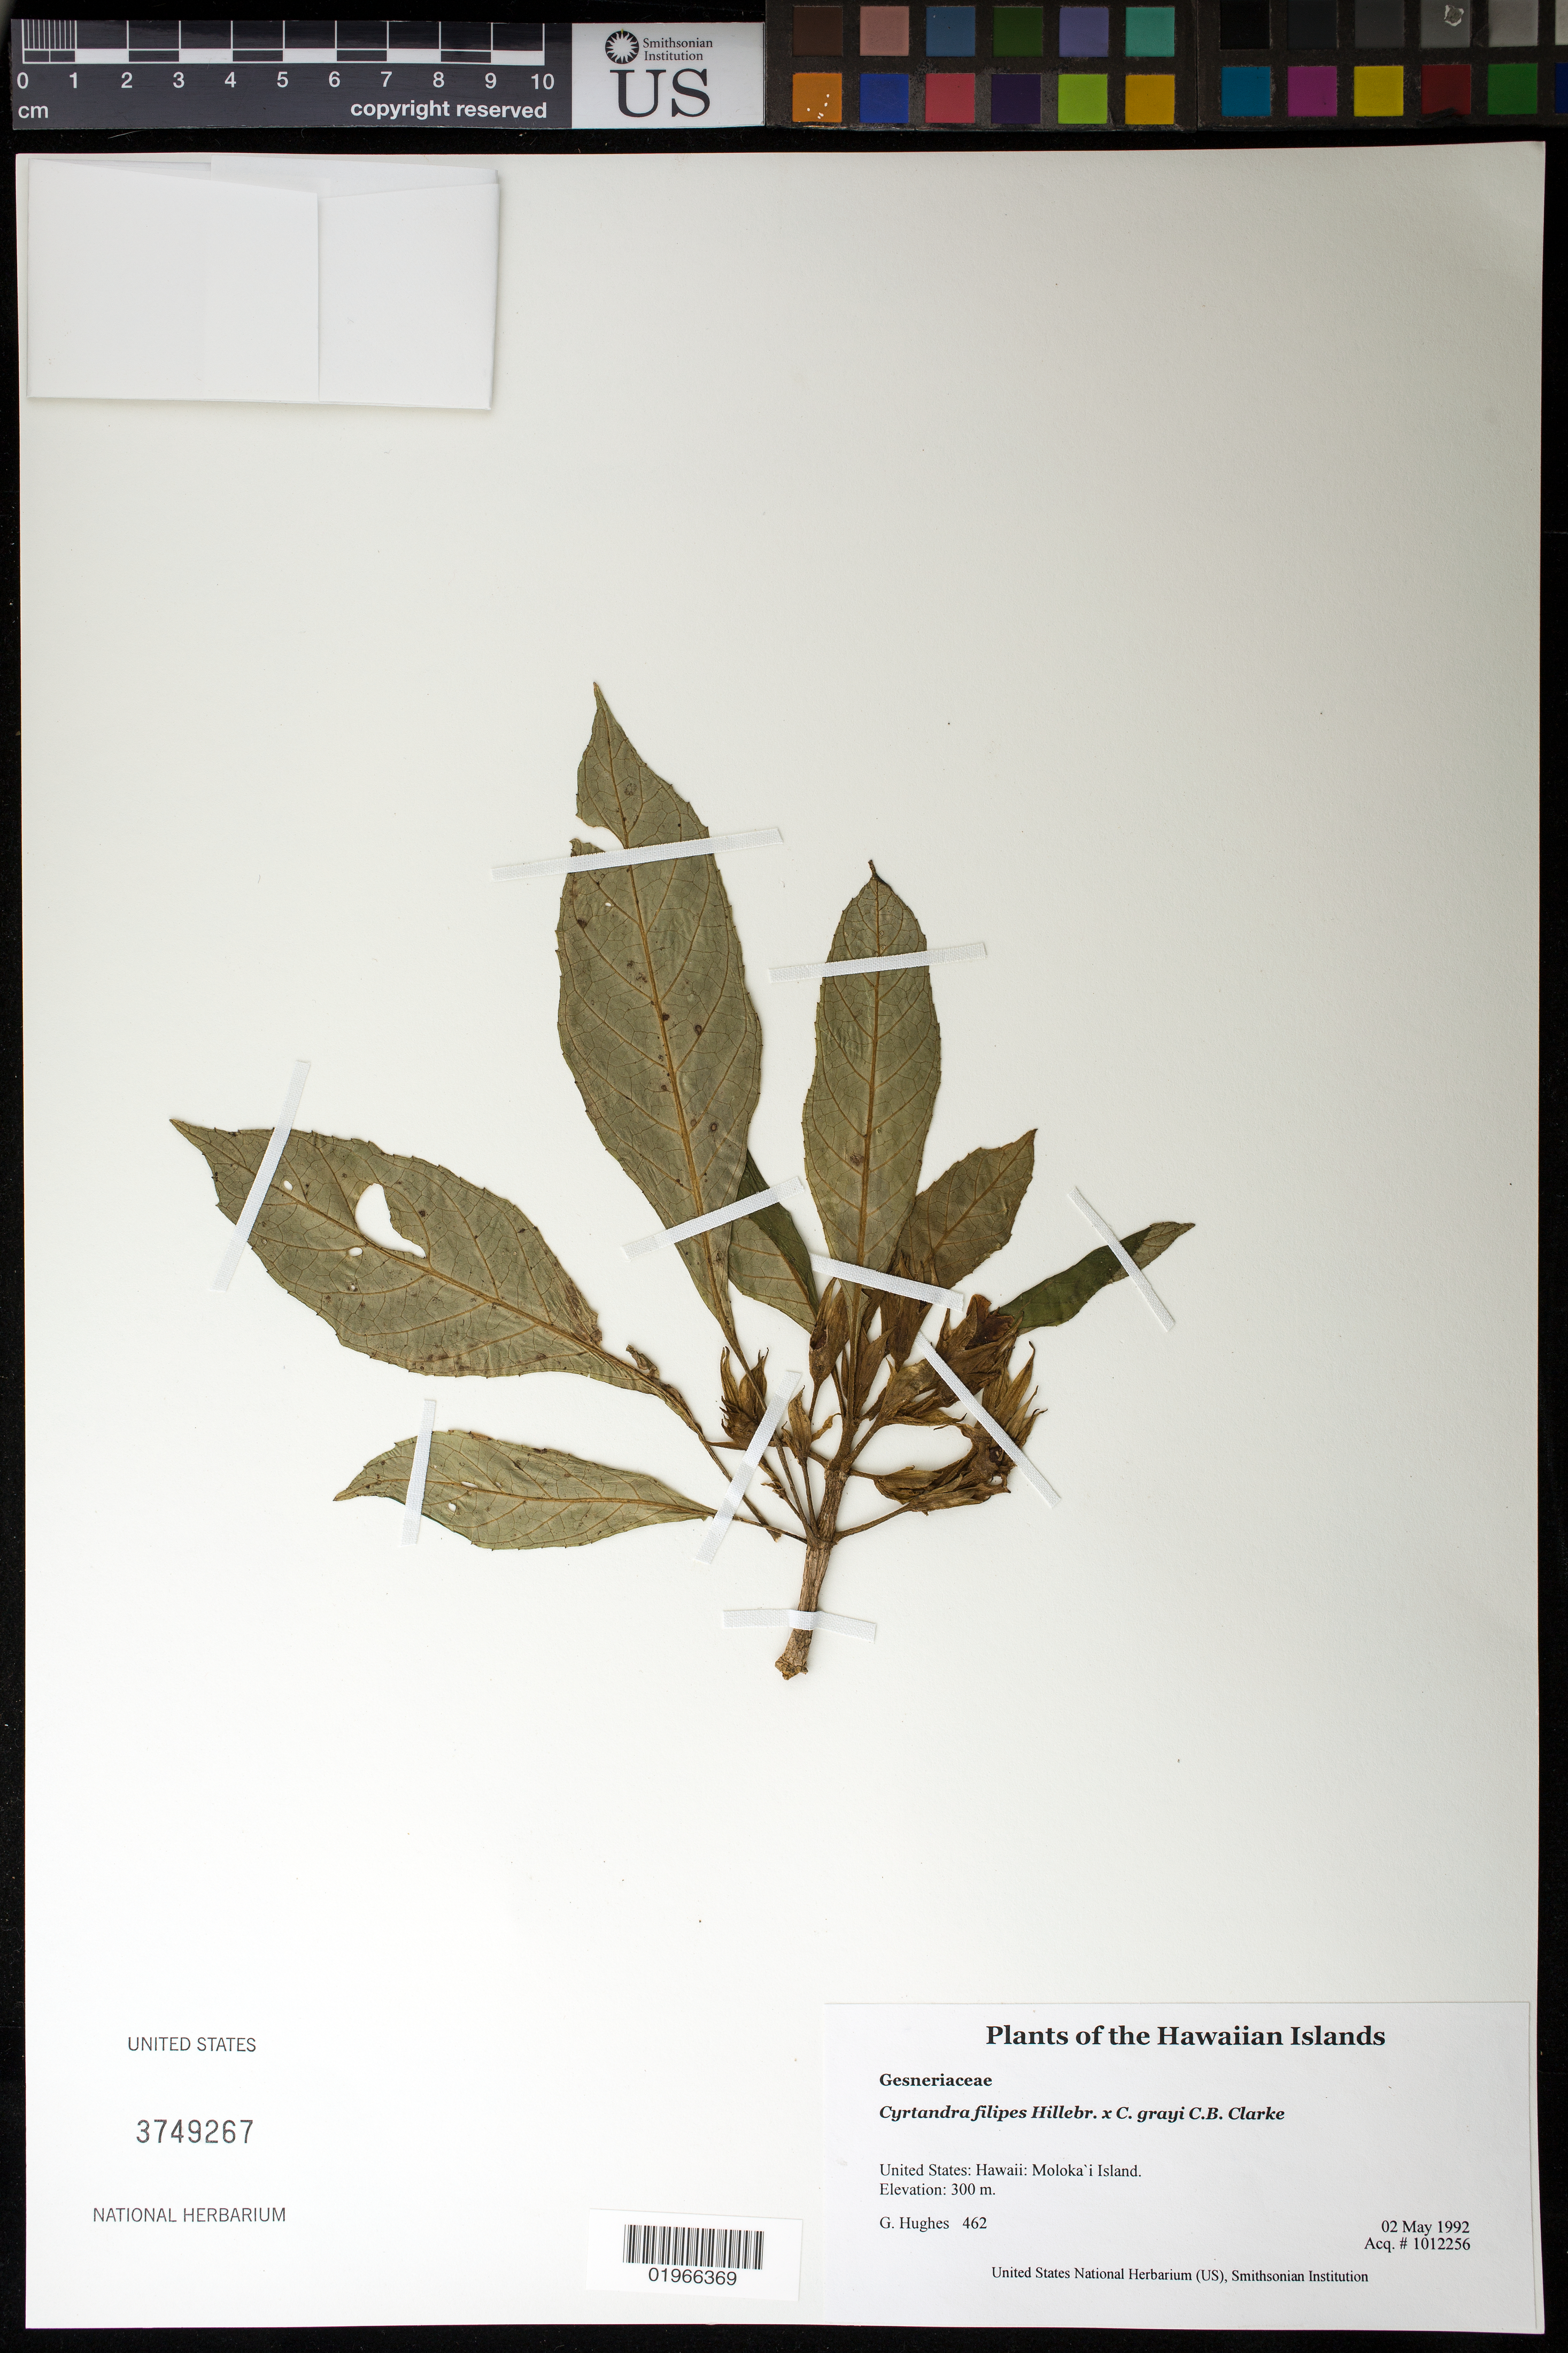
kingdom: Plantae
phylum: Tracheophyta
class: Magnoliopsida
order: Lamiales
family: Gesneriaceae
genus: Cyrtandra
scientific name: Cyrtandra filipes x C. grayi C.B. Clarke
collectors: G. Hughes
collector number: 462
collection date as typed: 5-2-92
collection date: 1992-05-02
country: United States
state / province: Hawaii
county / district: Maui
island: Moloka'i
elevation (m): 300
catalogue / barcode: US 3749267